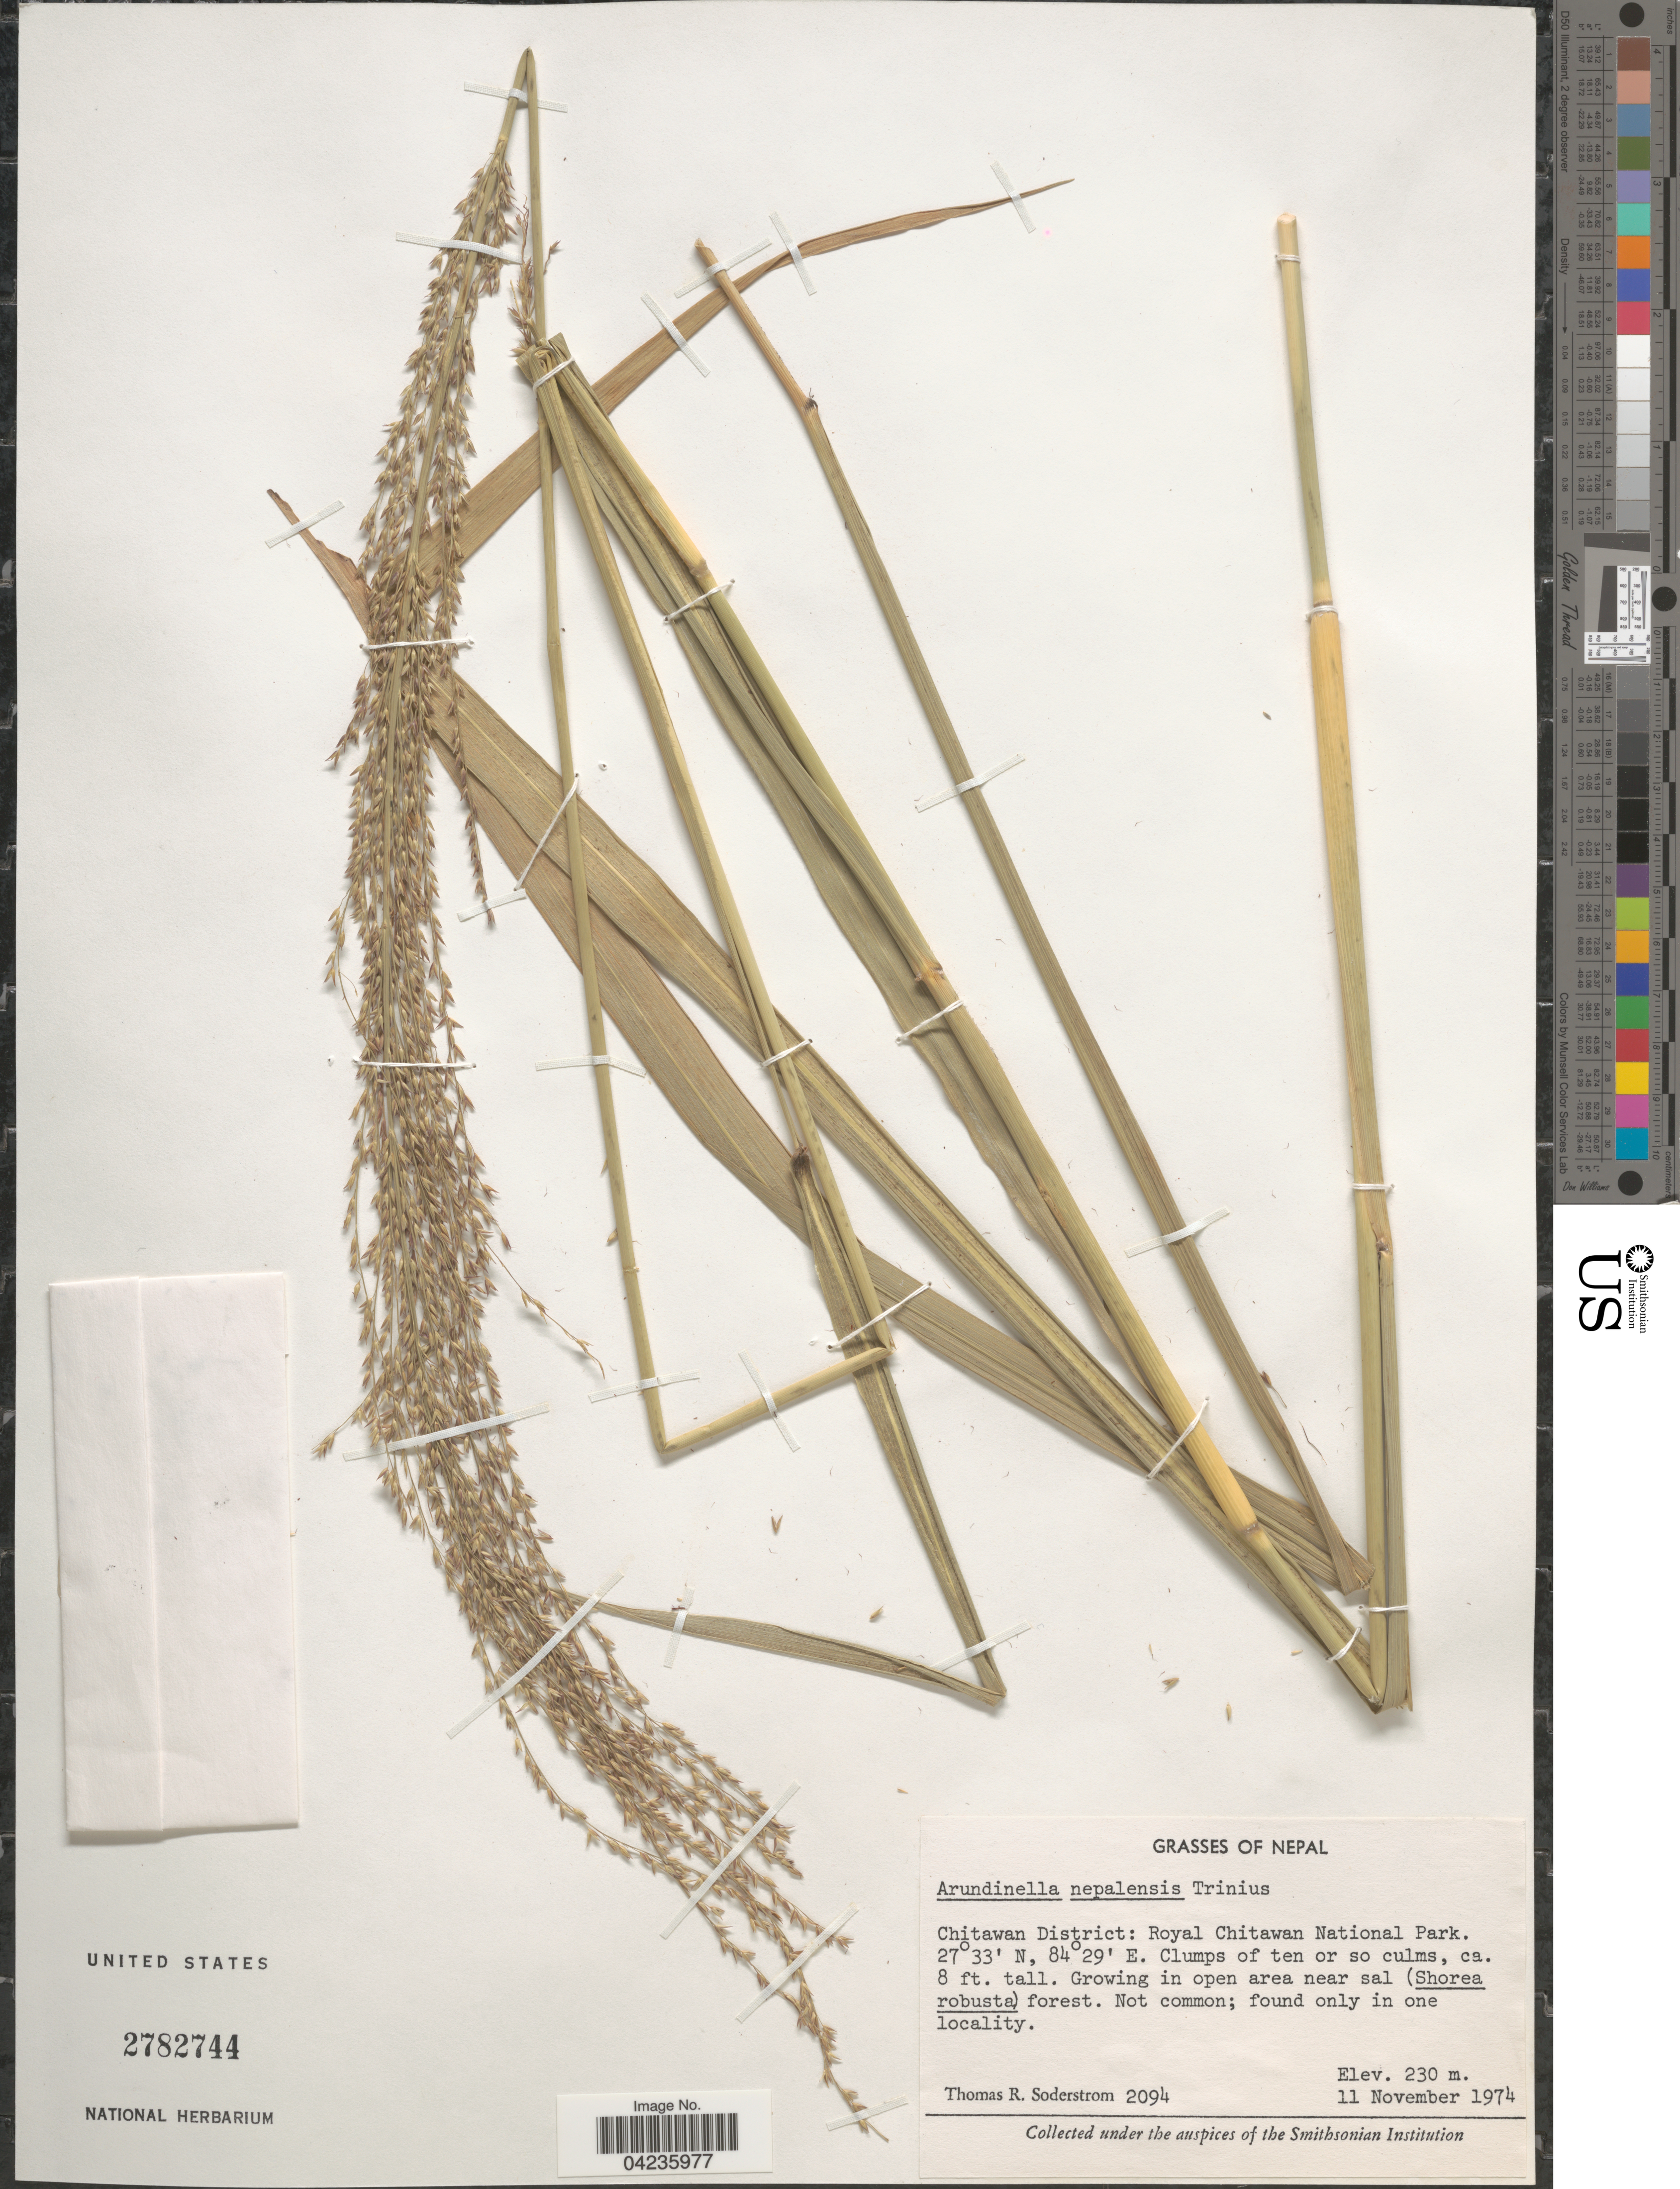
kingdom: Plantae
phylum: Tracheophyta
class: Liliopsida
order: Poales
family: Poaceae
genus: Arundinella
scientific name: Arundinella nepalensis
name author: Trin.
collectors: T. R. Soderstrom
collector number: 2094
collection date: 1974-11-11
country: Nepal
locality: Chitawan District: Royal Chitawan National Park.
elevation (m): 230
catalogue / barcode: US 2782744